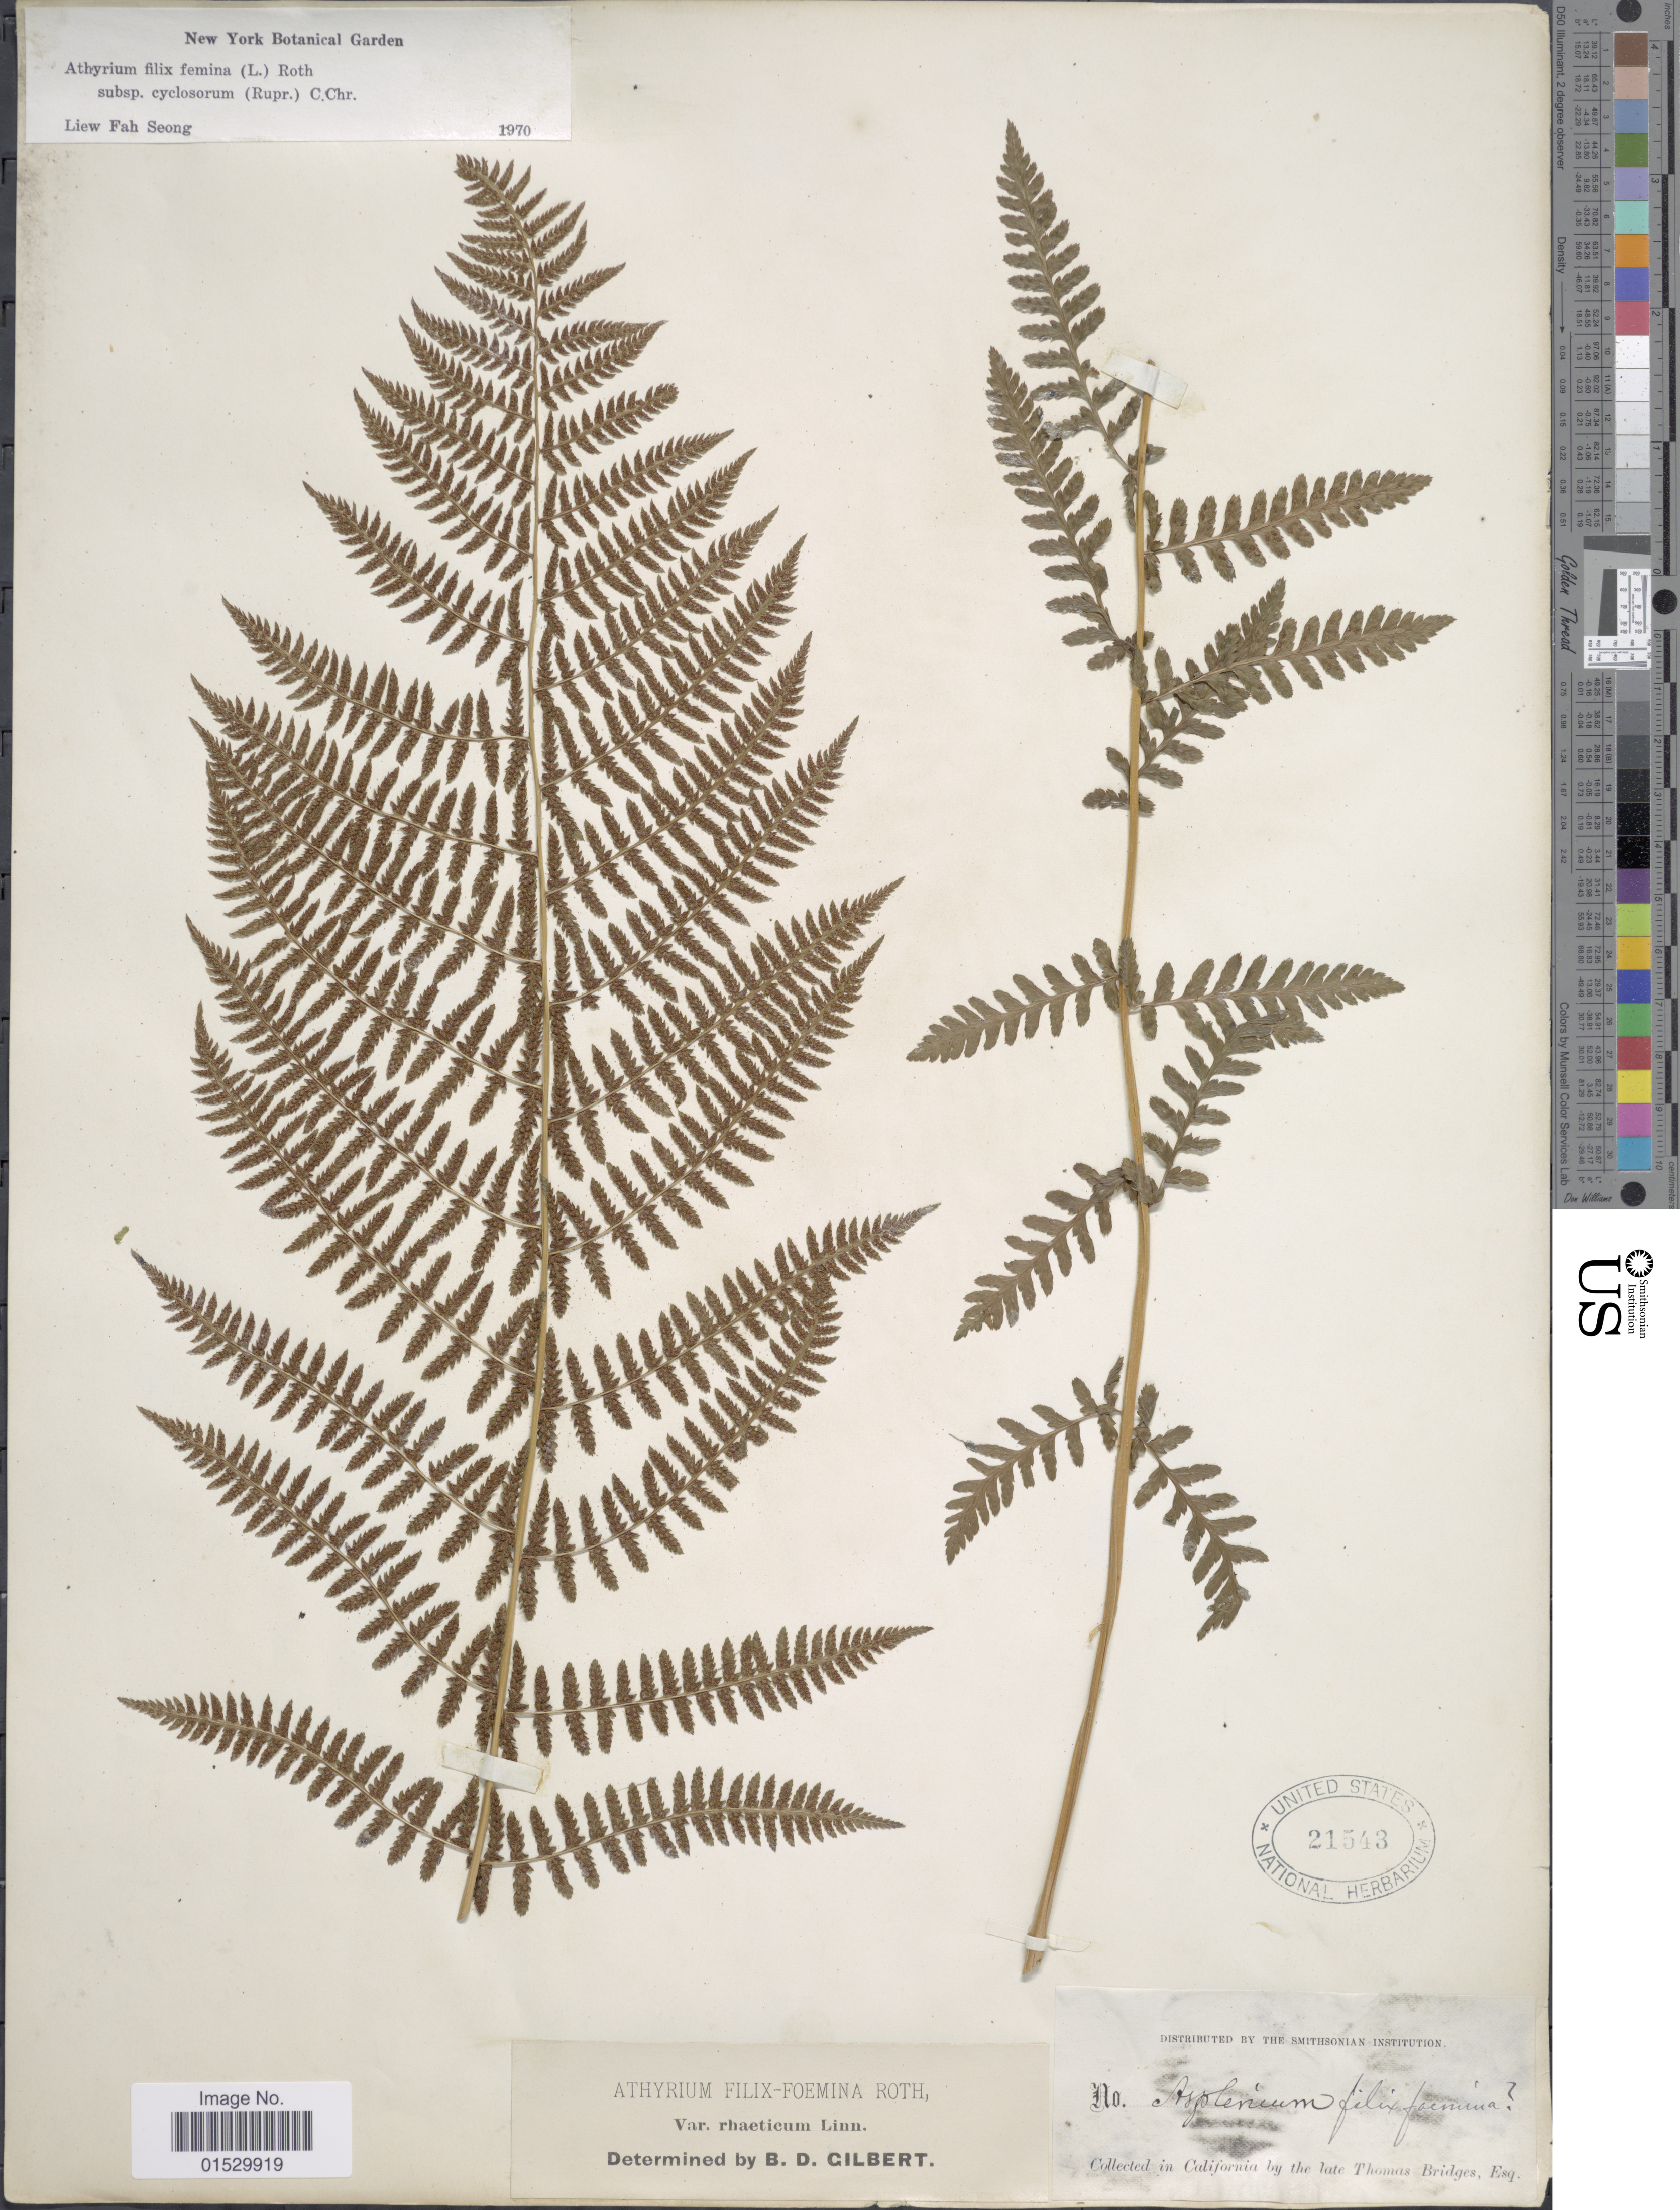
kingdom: Plantae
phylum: Tracheophyta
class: Polypodiopsida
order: Polypodiales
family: Athyriaceae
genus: Athyrium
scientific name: Athyrium filix-femina subsp. cyclosorum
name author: (Rupr.) C. Chr.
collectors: T. Bridges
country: United States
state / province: California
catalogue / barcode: US 21543